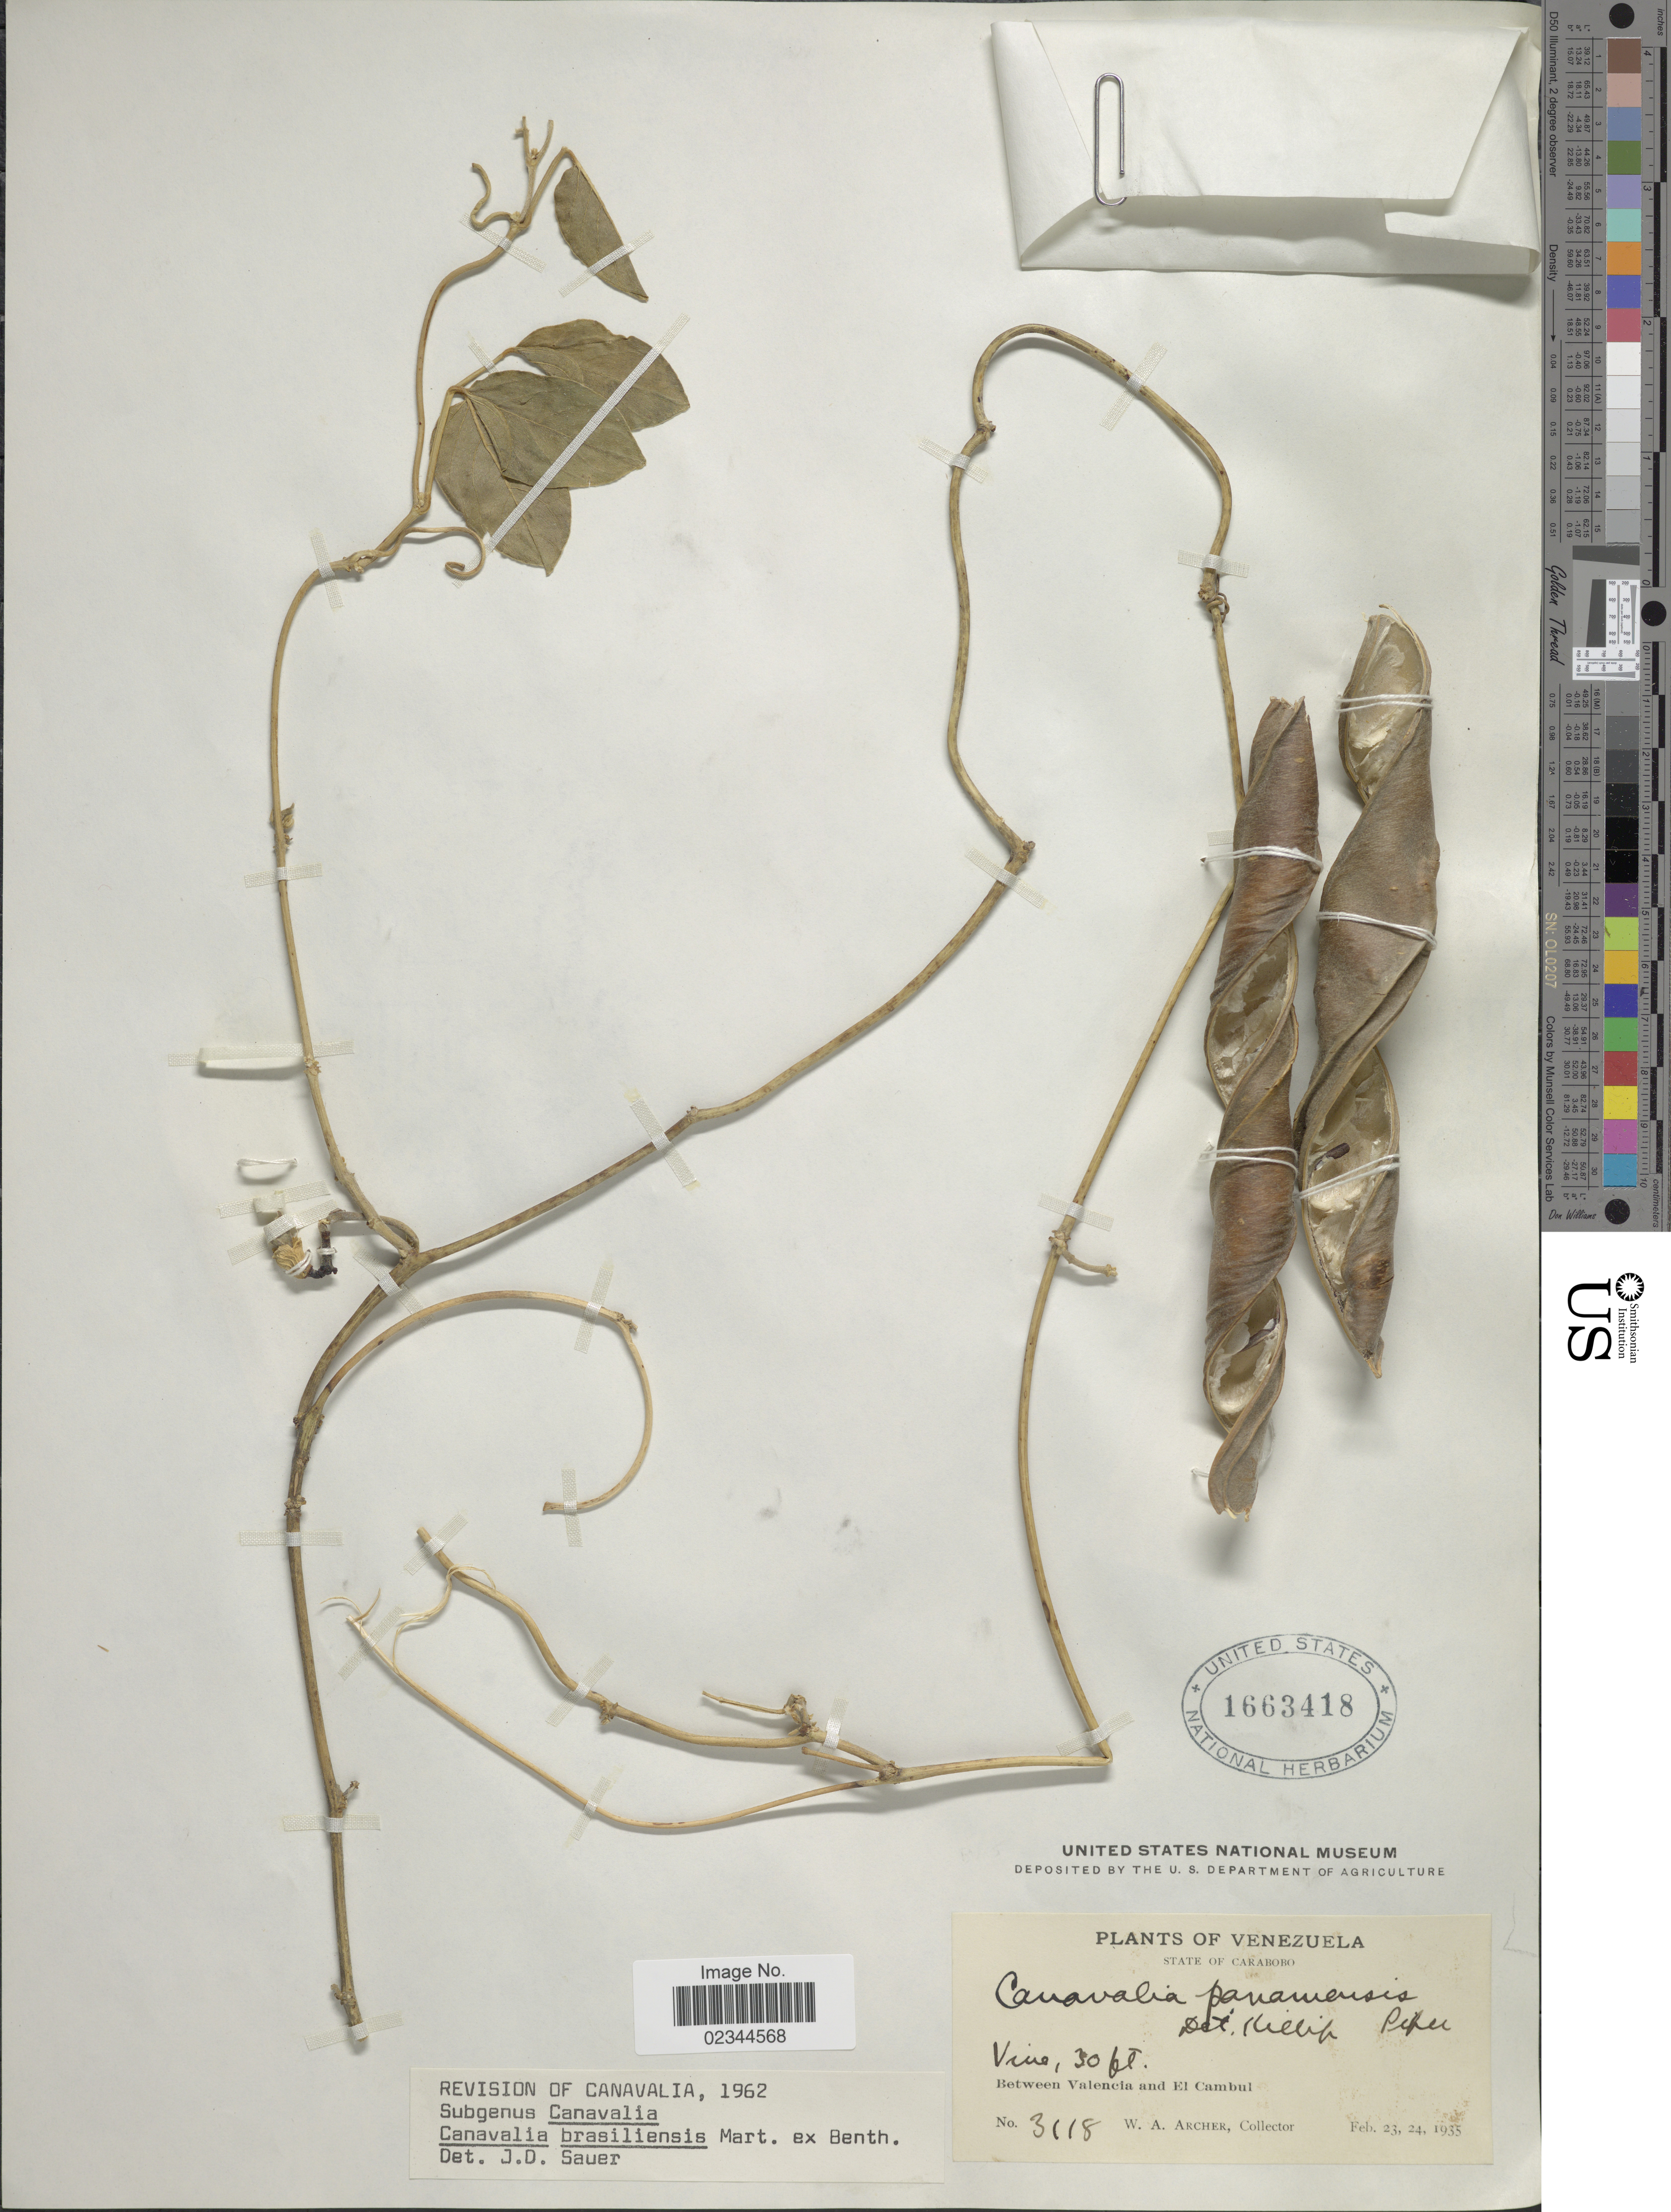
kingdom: Plantae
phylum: Tracheophyta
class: Magnoliopsida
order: Fabales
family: Fabaceae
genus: Canavalia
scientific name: Canavalia brasiliensis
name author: Mart. ex Benth.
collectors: W. A. Archer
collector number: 3118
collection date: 1935-02-23/1935-02-24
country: Venezuela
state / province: Carabobo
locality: Between Valencia and El Cambul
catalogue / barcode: US 1663418